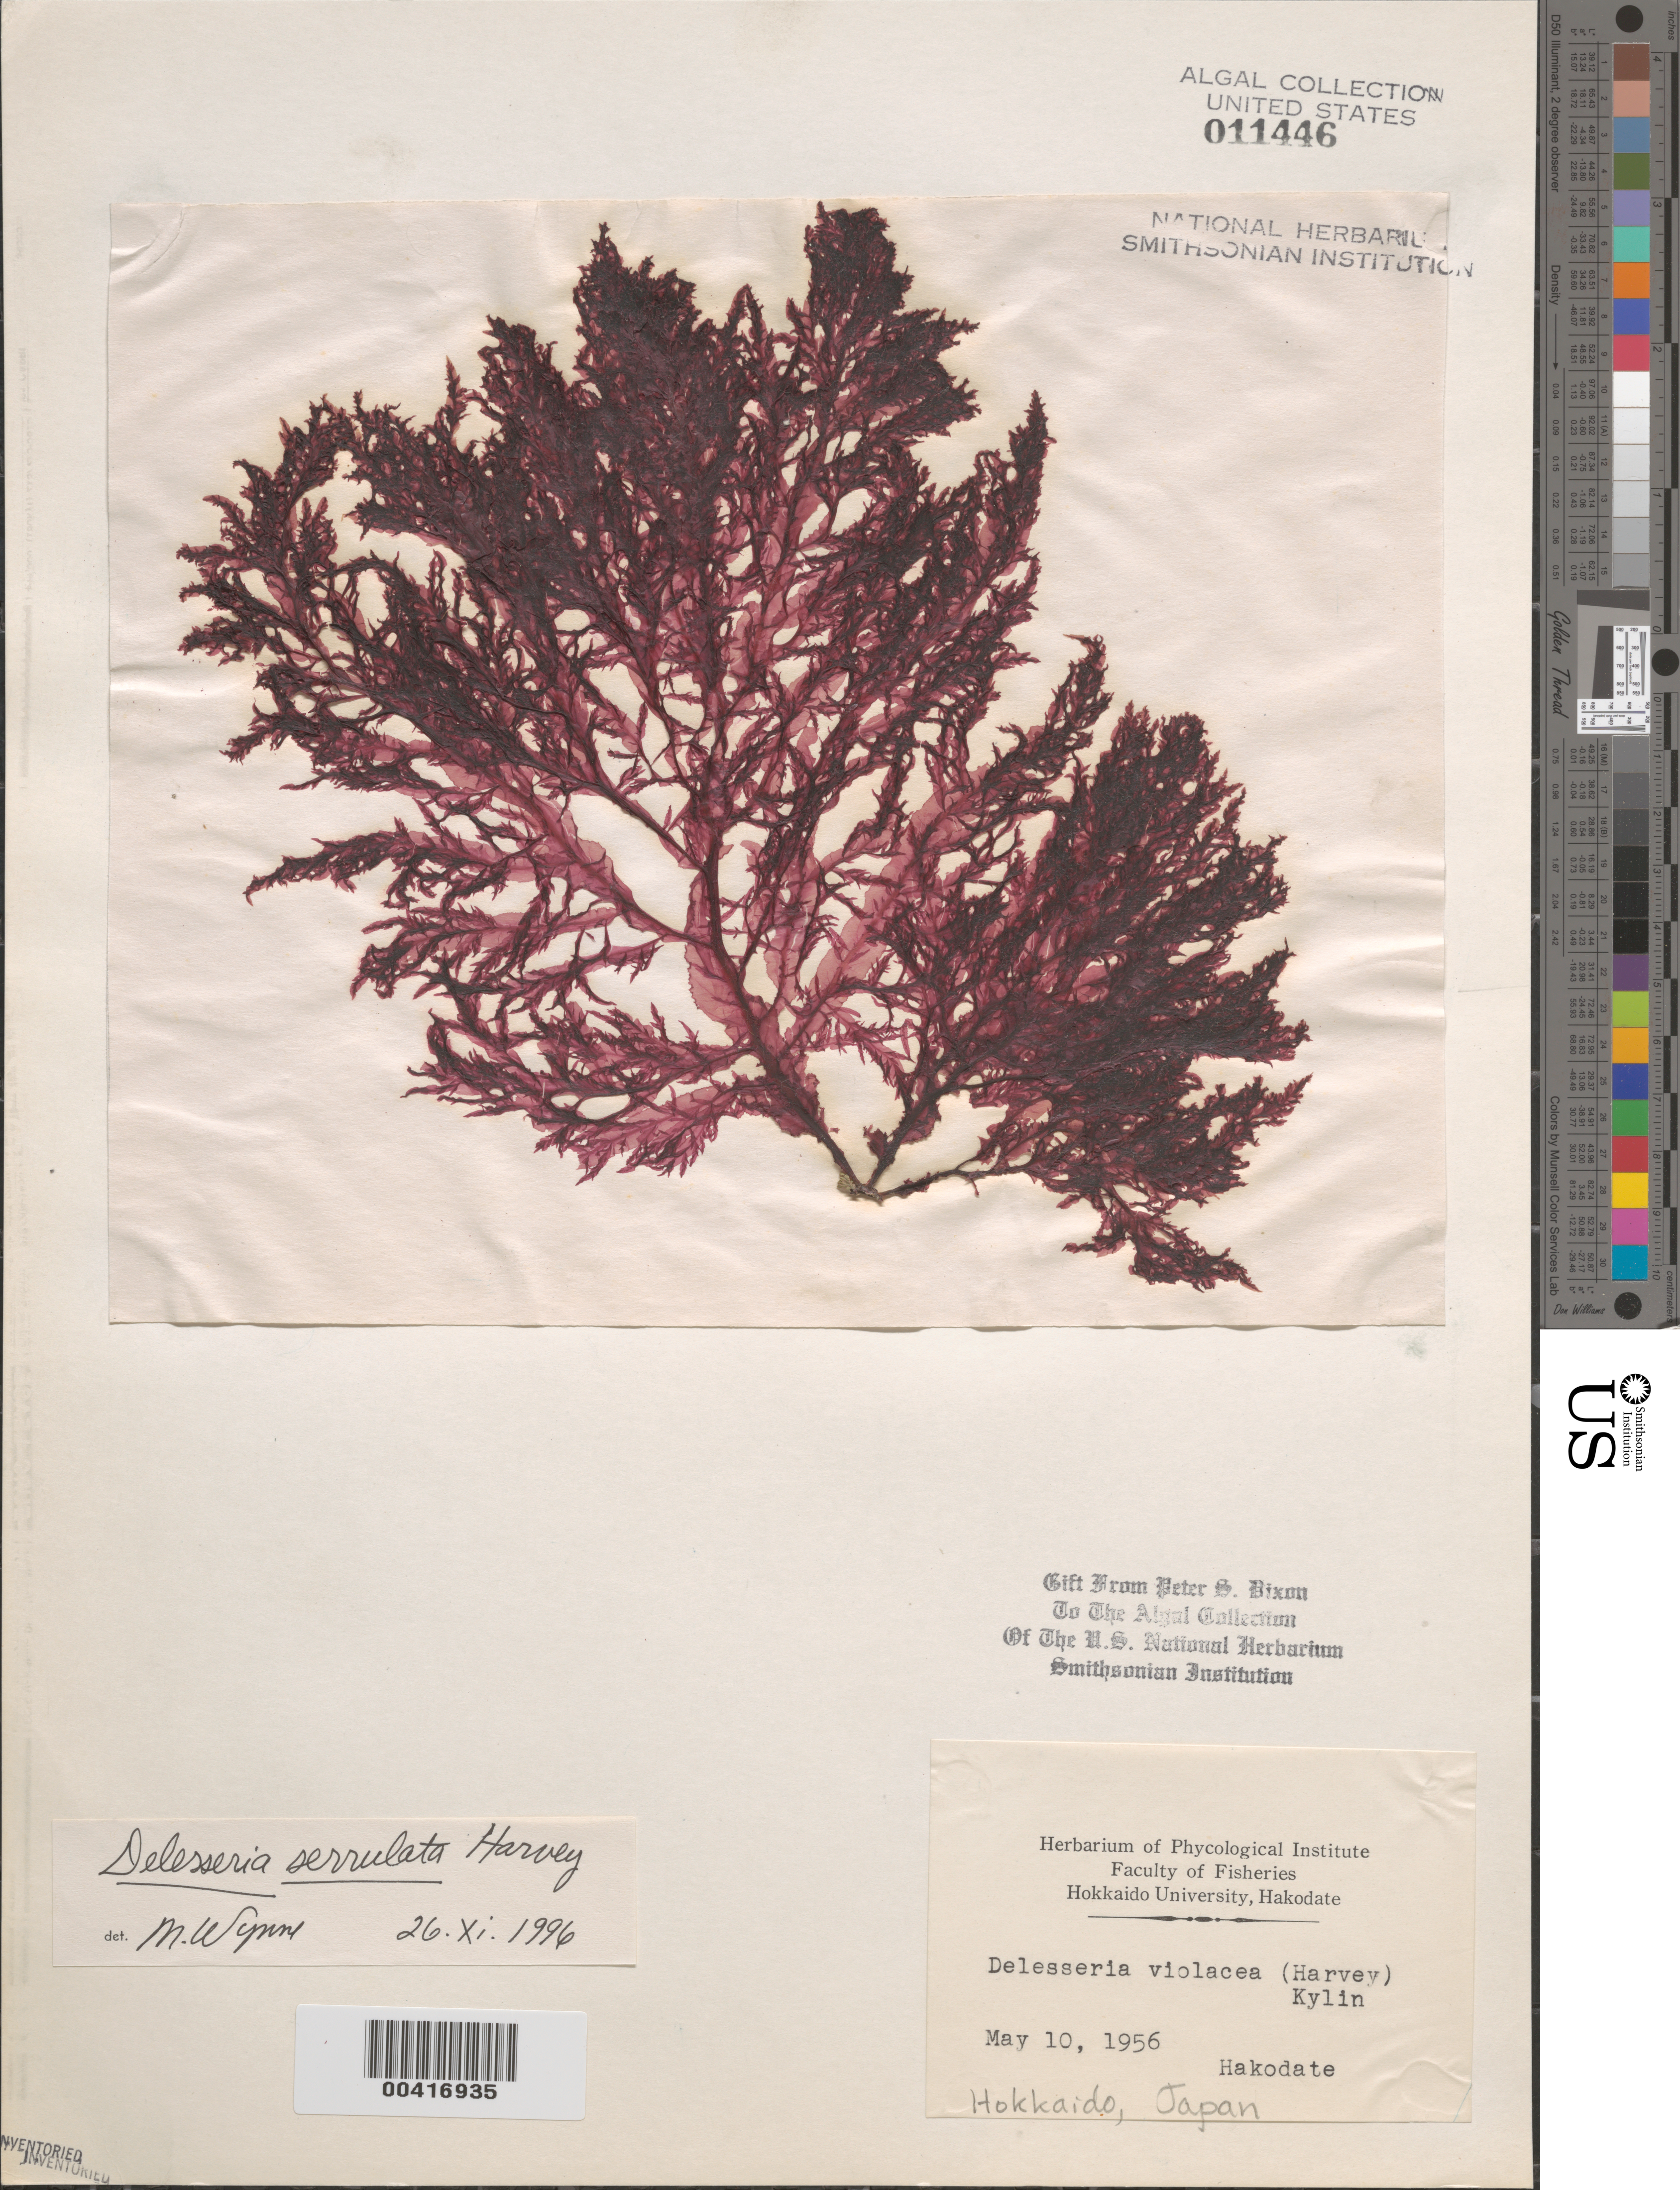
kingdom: Plantae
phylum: Rhodophyta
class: Florideophyceae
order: Ceramiales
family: Delesseriaceae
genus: Cumathamnion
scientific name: Cumathamnion serrulatum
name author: (Harvey) M.J. Wynne & G.W. Saunders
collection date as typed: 10 May 1956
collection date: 1956-05-10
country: Japan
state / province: Hokkaido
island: Hokkaido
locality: Hakodate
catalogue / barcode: US 11446